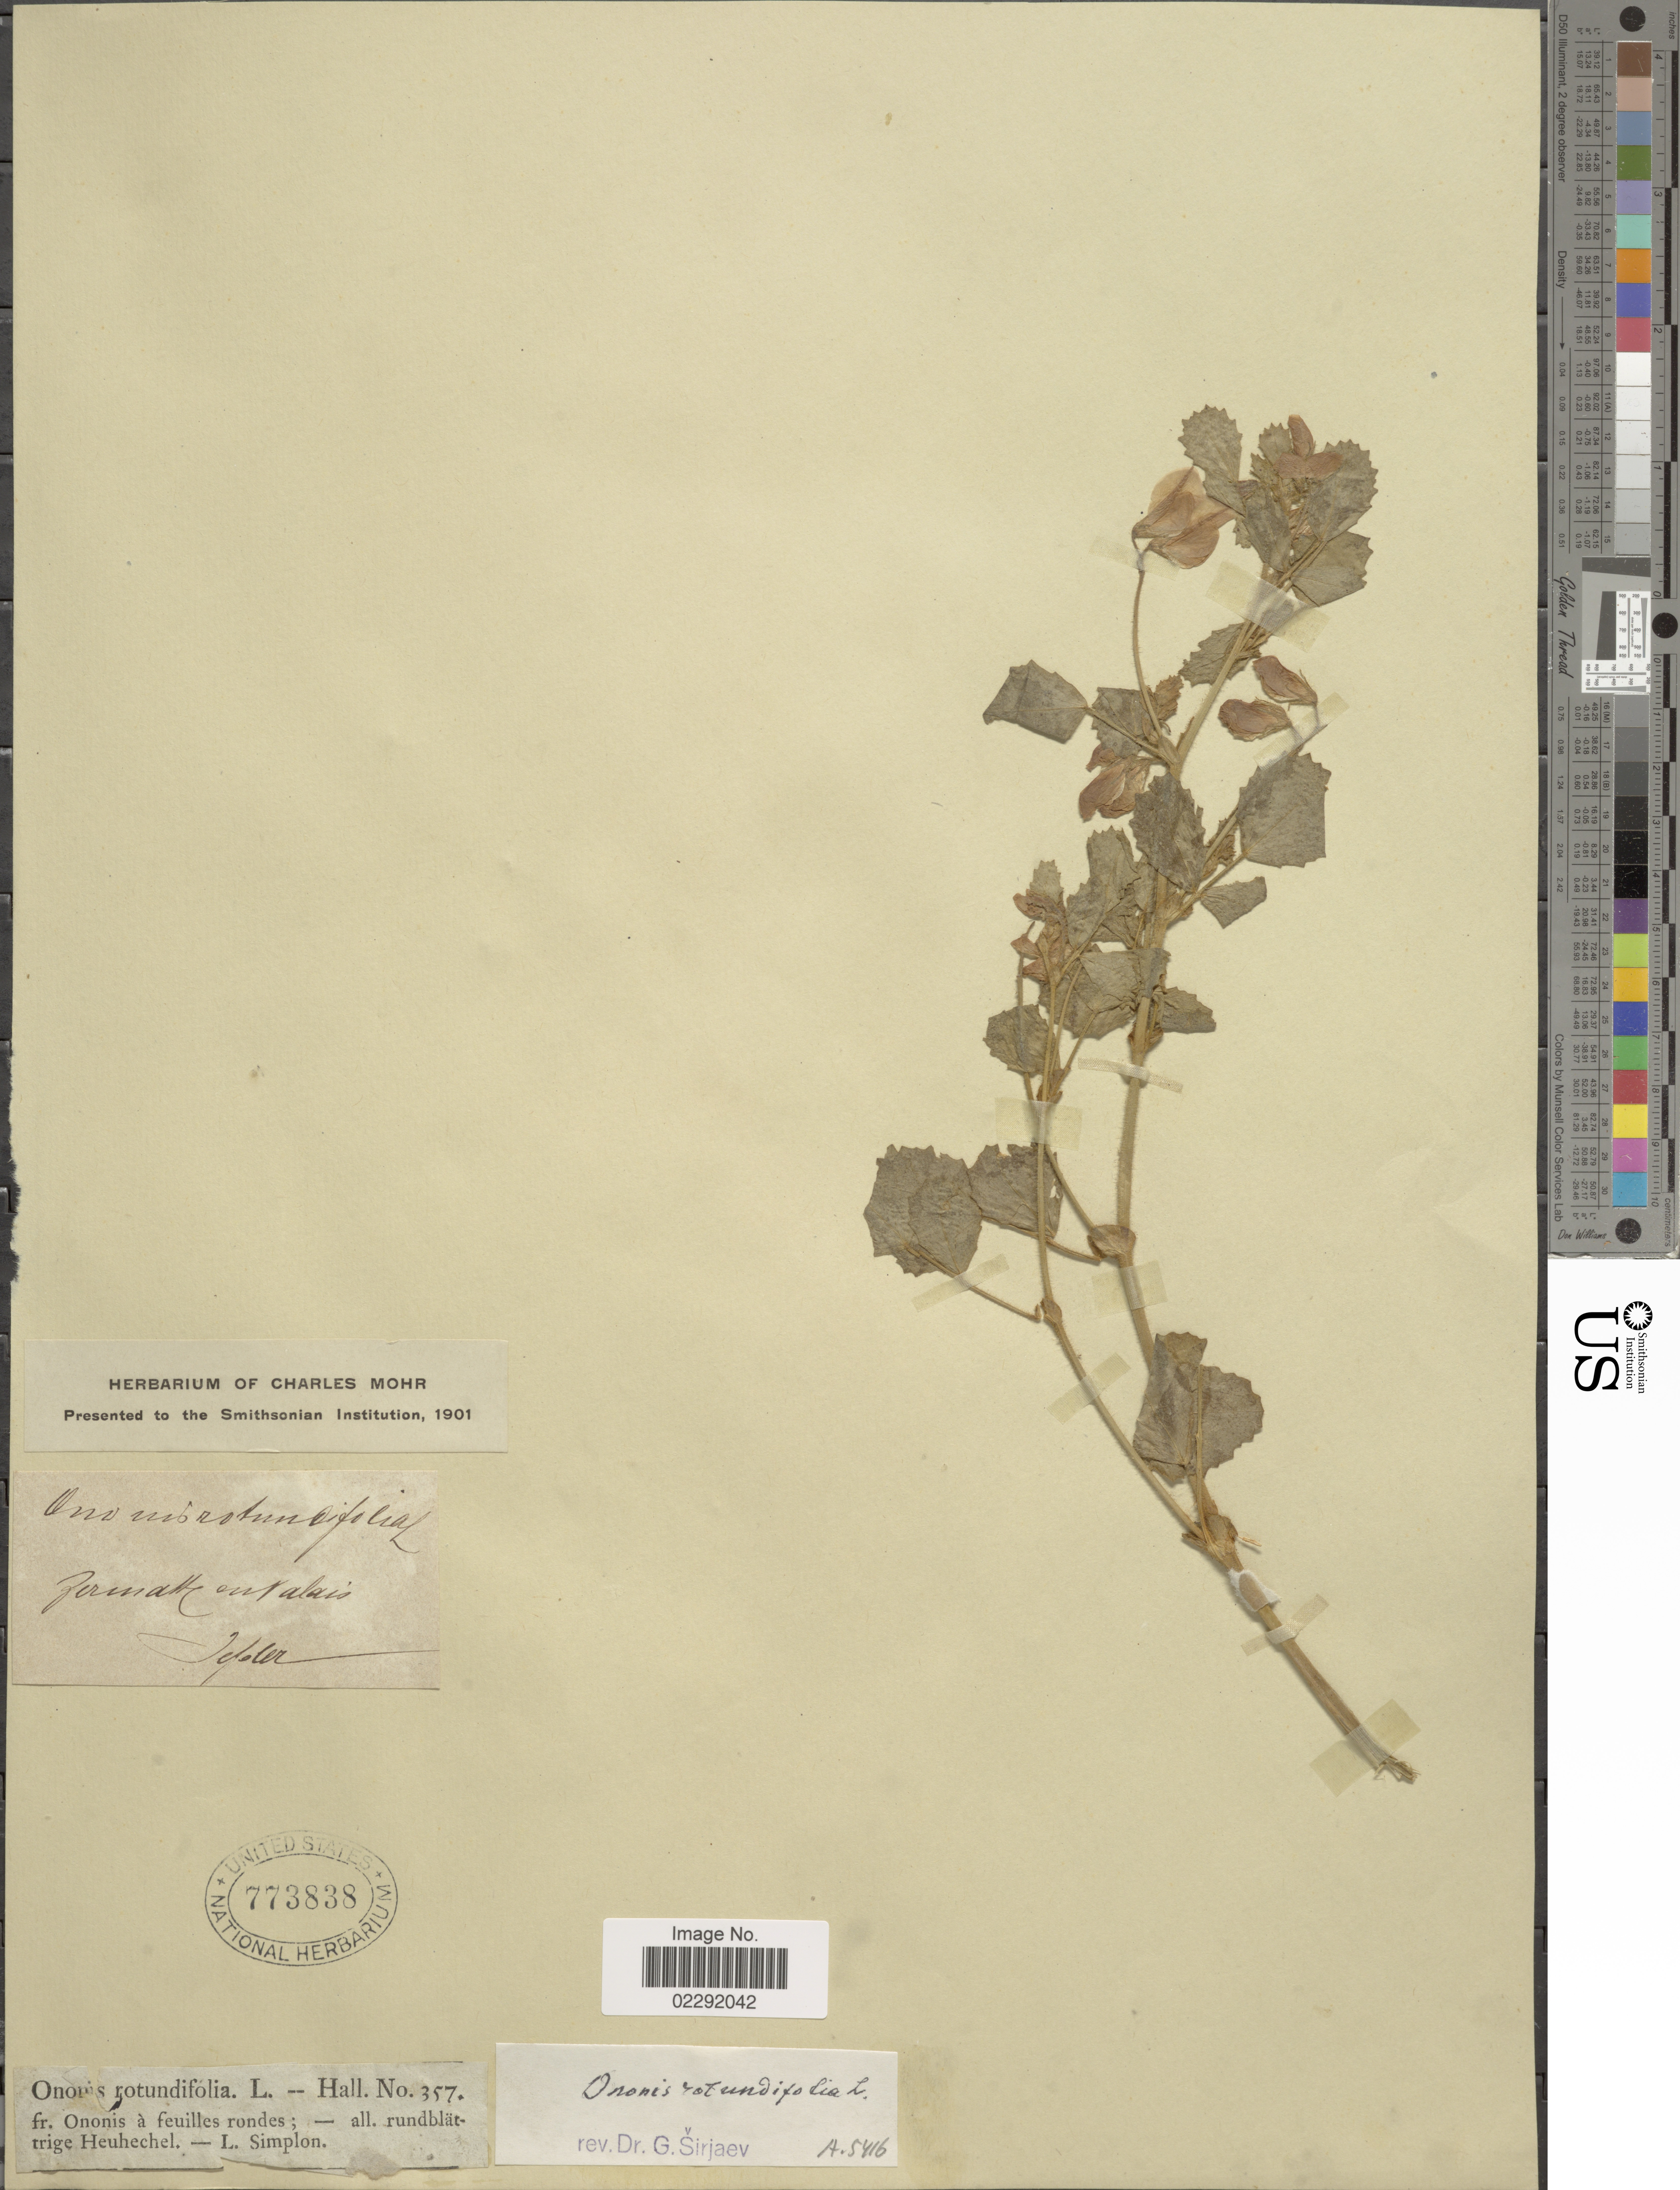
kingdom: Plantae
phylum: Tracheophyta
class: Magnoliopsida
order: Fabales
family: Fabaceae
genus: Ononis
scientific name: Ononis rotundifolia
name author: L.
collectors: -- Hall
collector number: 357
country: Switzerland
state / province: Valais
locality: Zermatt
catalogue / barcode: US 773838